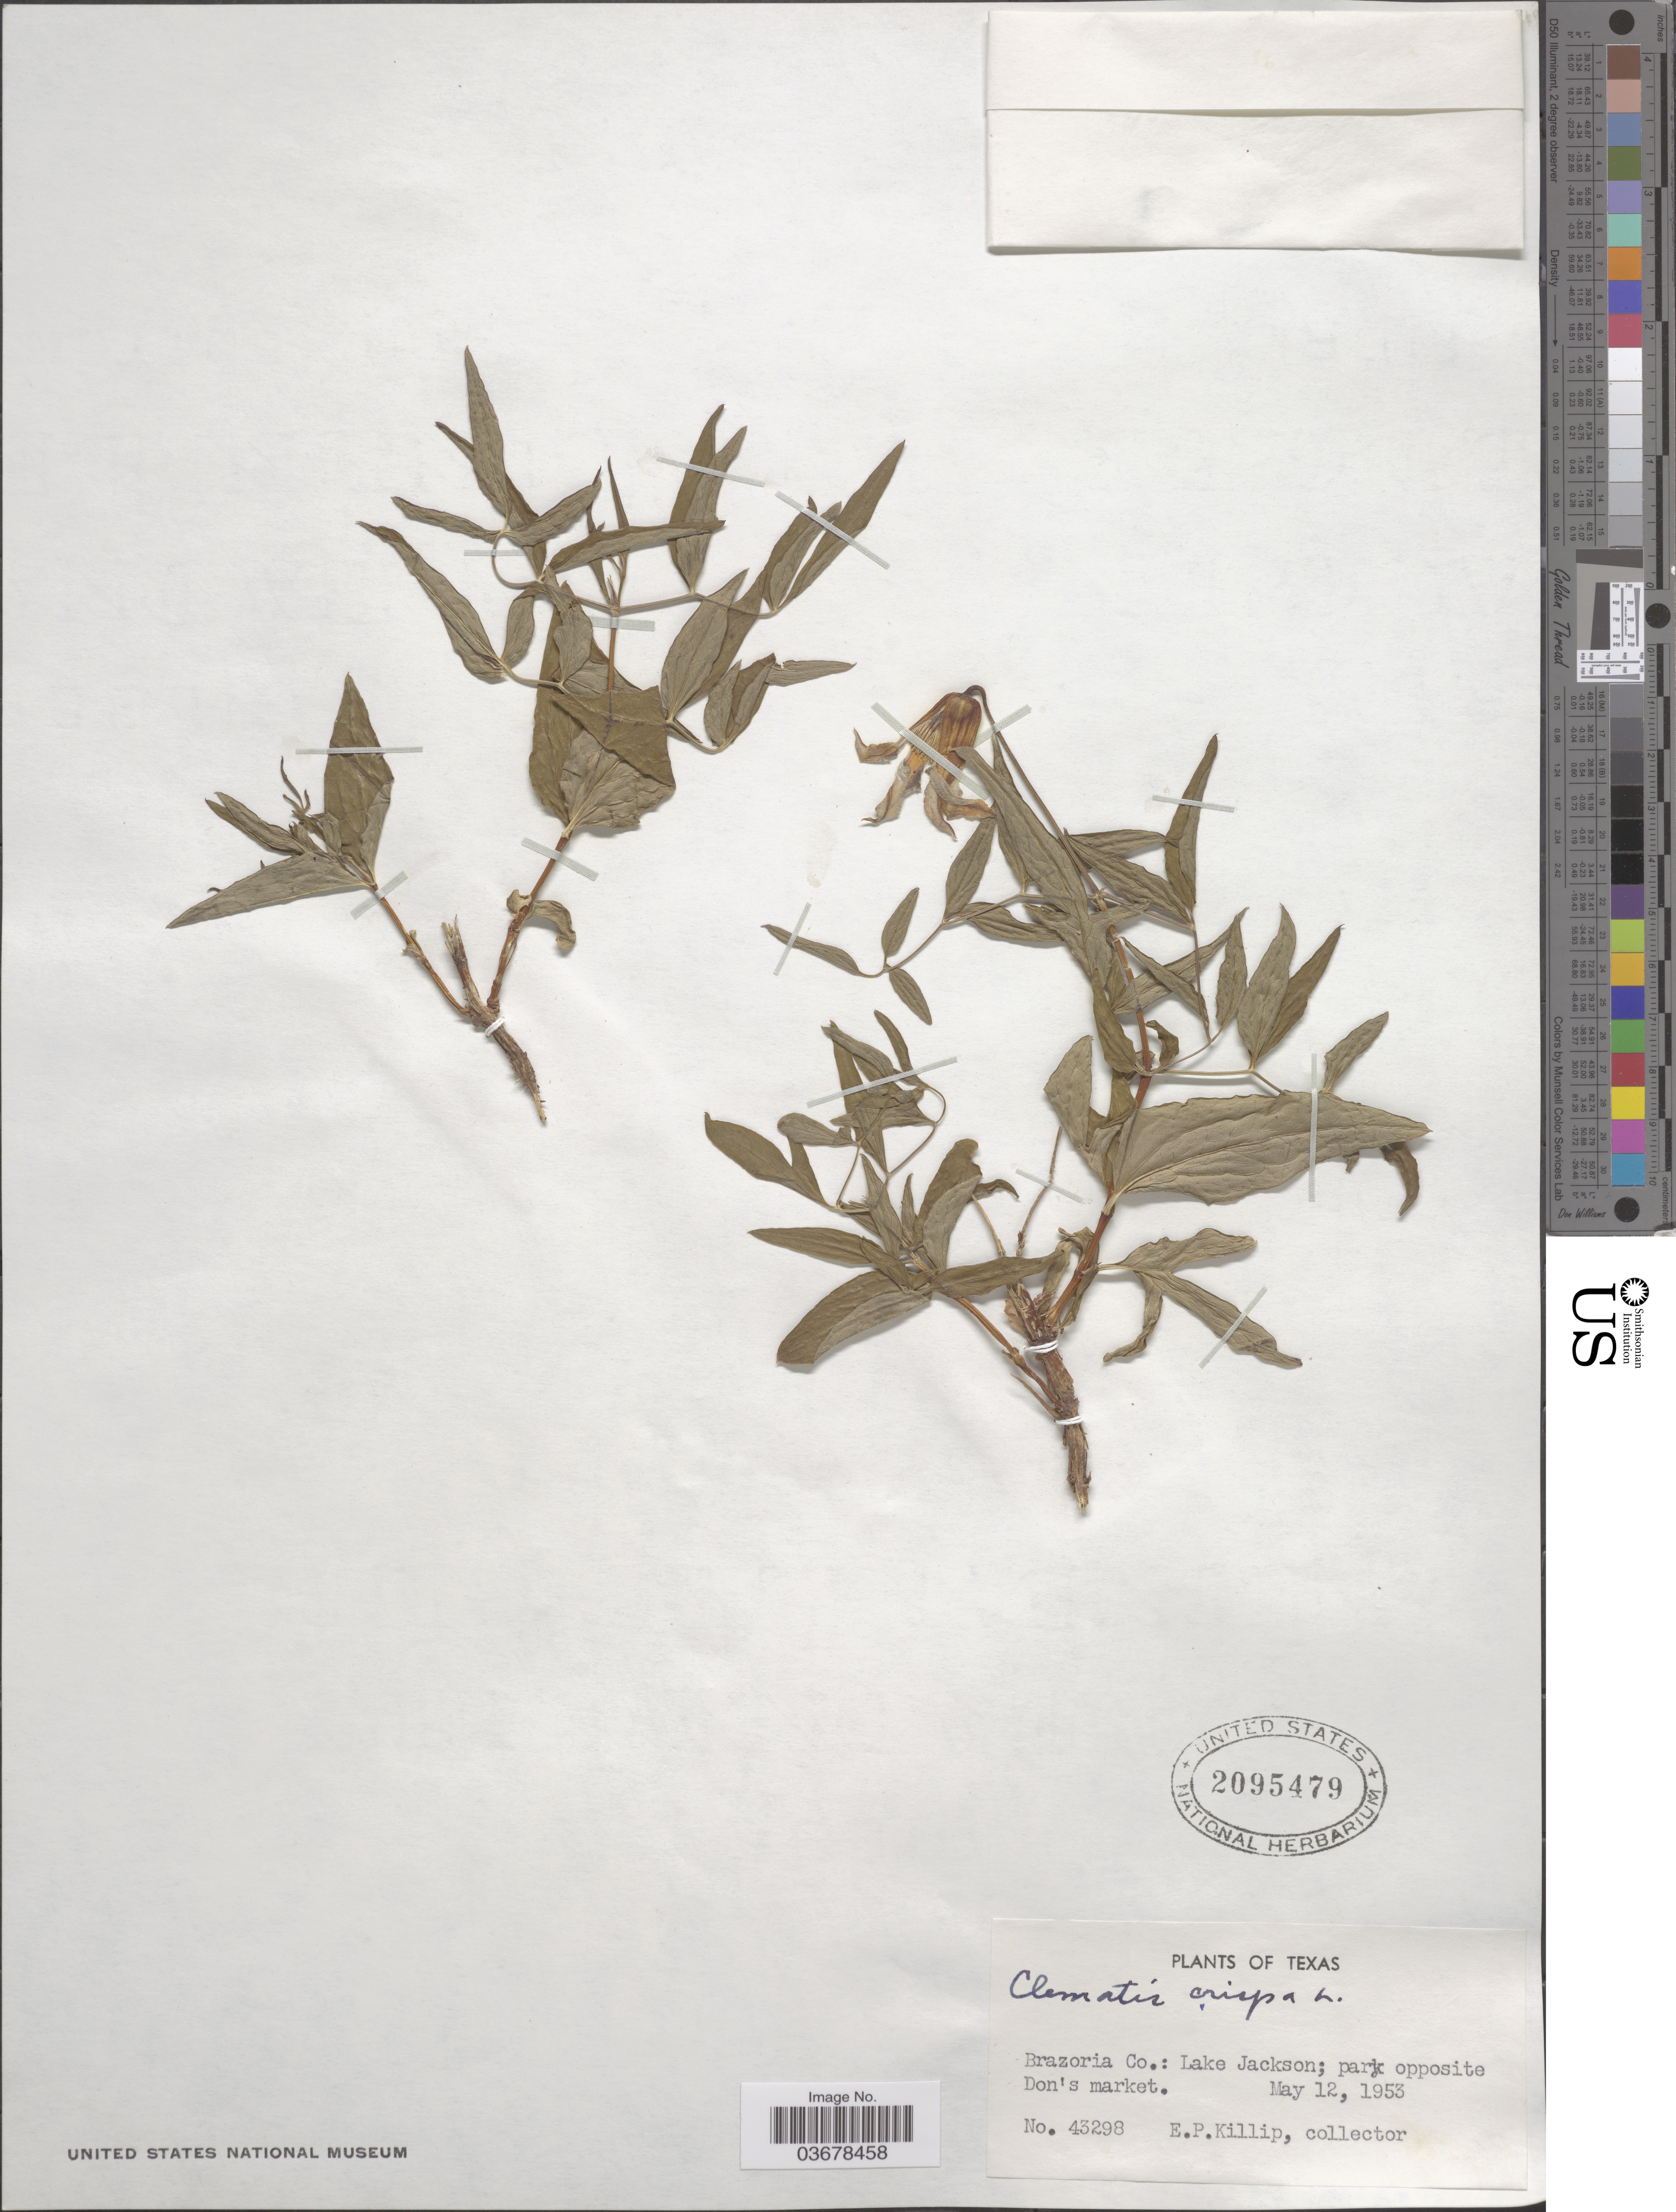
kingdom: Plantae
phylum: Tracheophyta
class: Magnoliopsida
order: Ranunculales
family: Ranunculaceae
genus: Clematis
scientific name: Clematis viorna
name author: L.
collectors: E. P. Killip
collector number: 43298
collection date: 1953-05-12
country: United States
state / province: Texas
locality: Brazoria Co.: Lake Jackson; park opposite Don's market.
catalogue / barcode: US 2095479